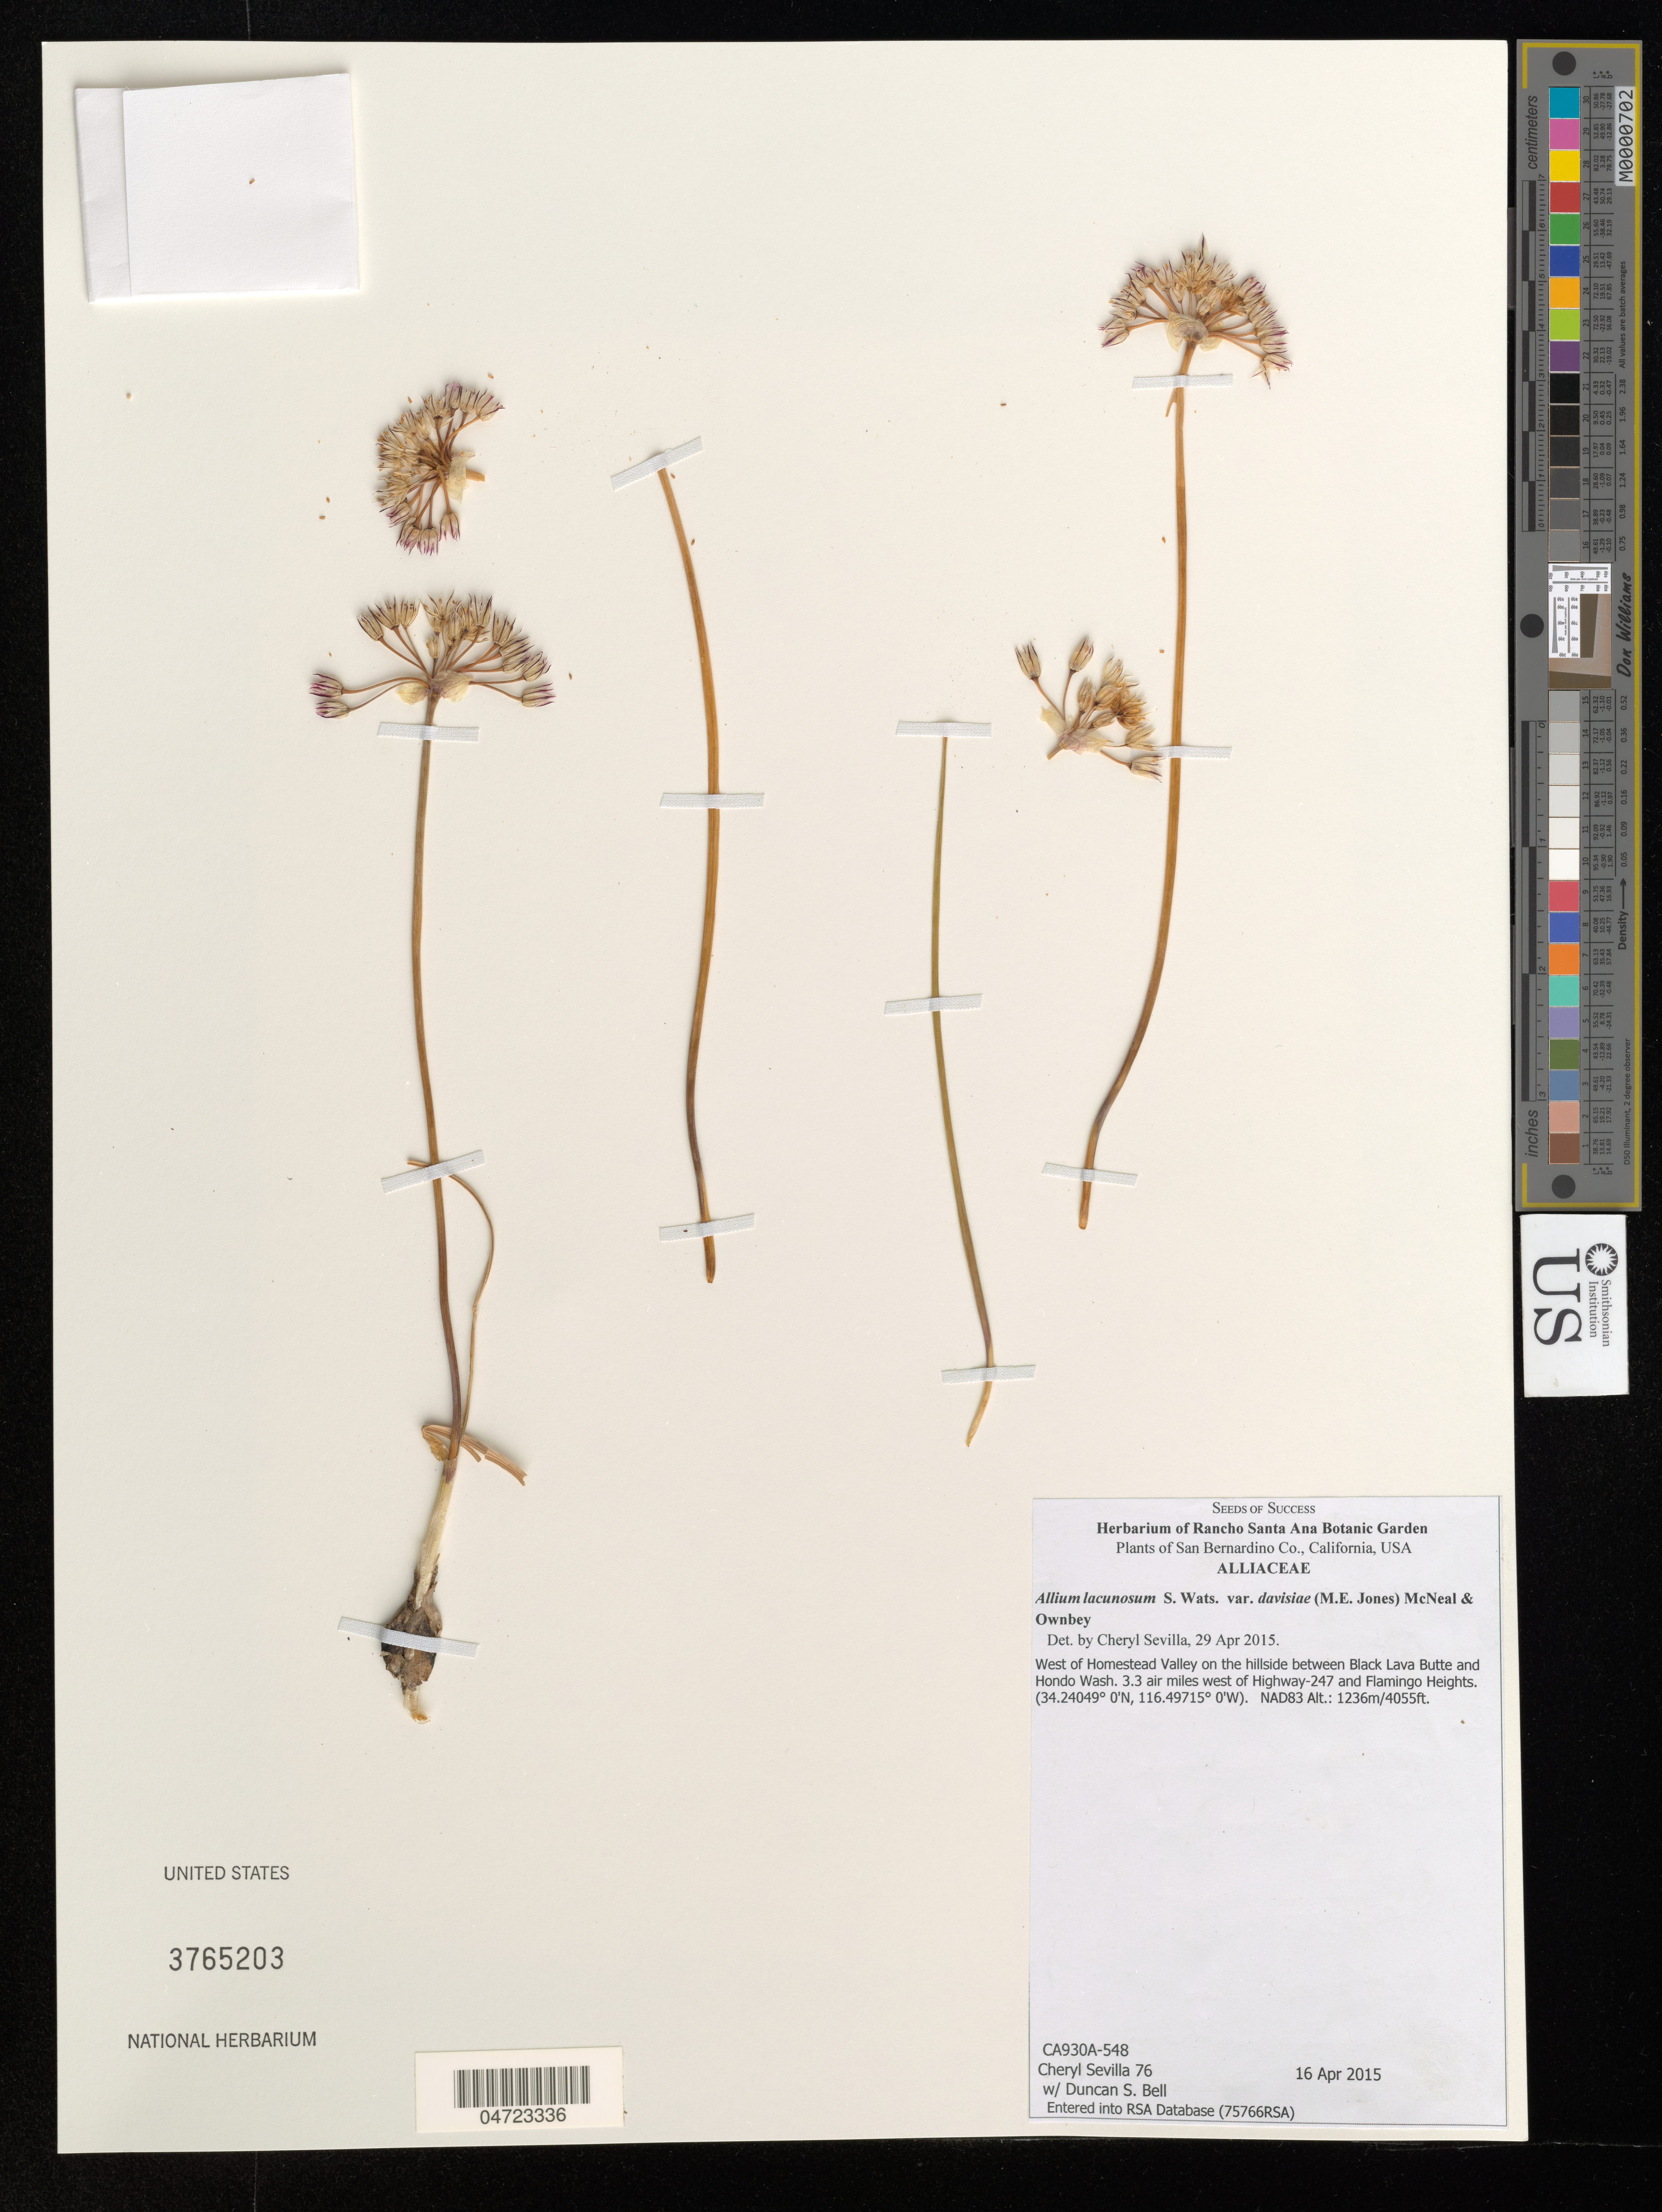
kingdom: Plantae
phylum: Tracheophyta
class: Liliopsida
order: Asparagales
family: Amaryllidaceae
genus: Allium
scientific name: Allium lacunosum var. davisiae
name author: (M.E. Jones) McNeal & Ownbey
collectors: C. Sevilla & D. S. Bell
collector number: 76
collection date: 2015-04-16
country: United States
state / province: California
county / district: San Bernardino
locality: San Bernardino Co. West of Homestead Valley on the hillside between Black Lava Butte and Hondo Wash. 3.3 air miles west of Highway-247 and Flamingo Heights.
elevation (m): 1236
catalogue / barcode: US 3765203